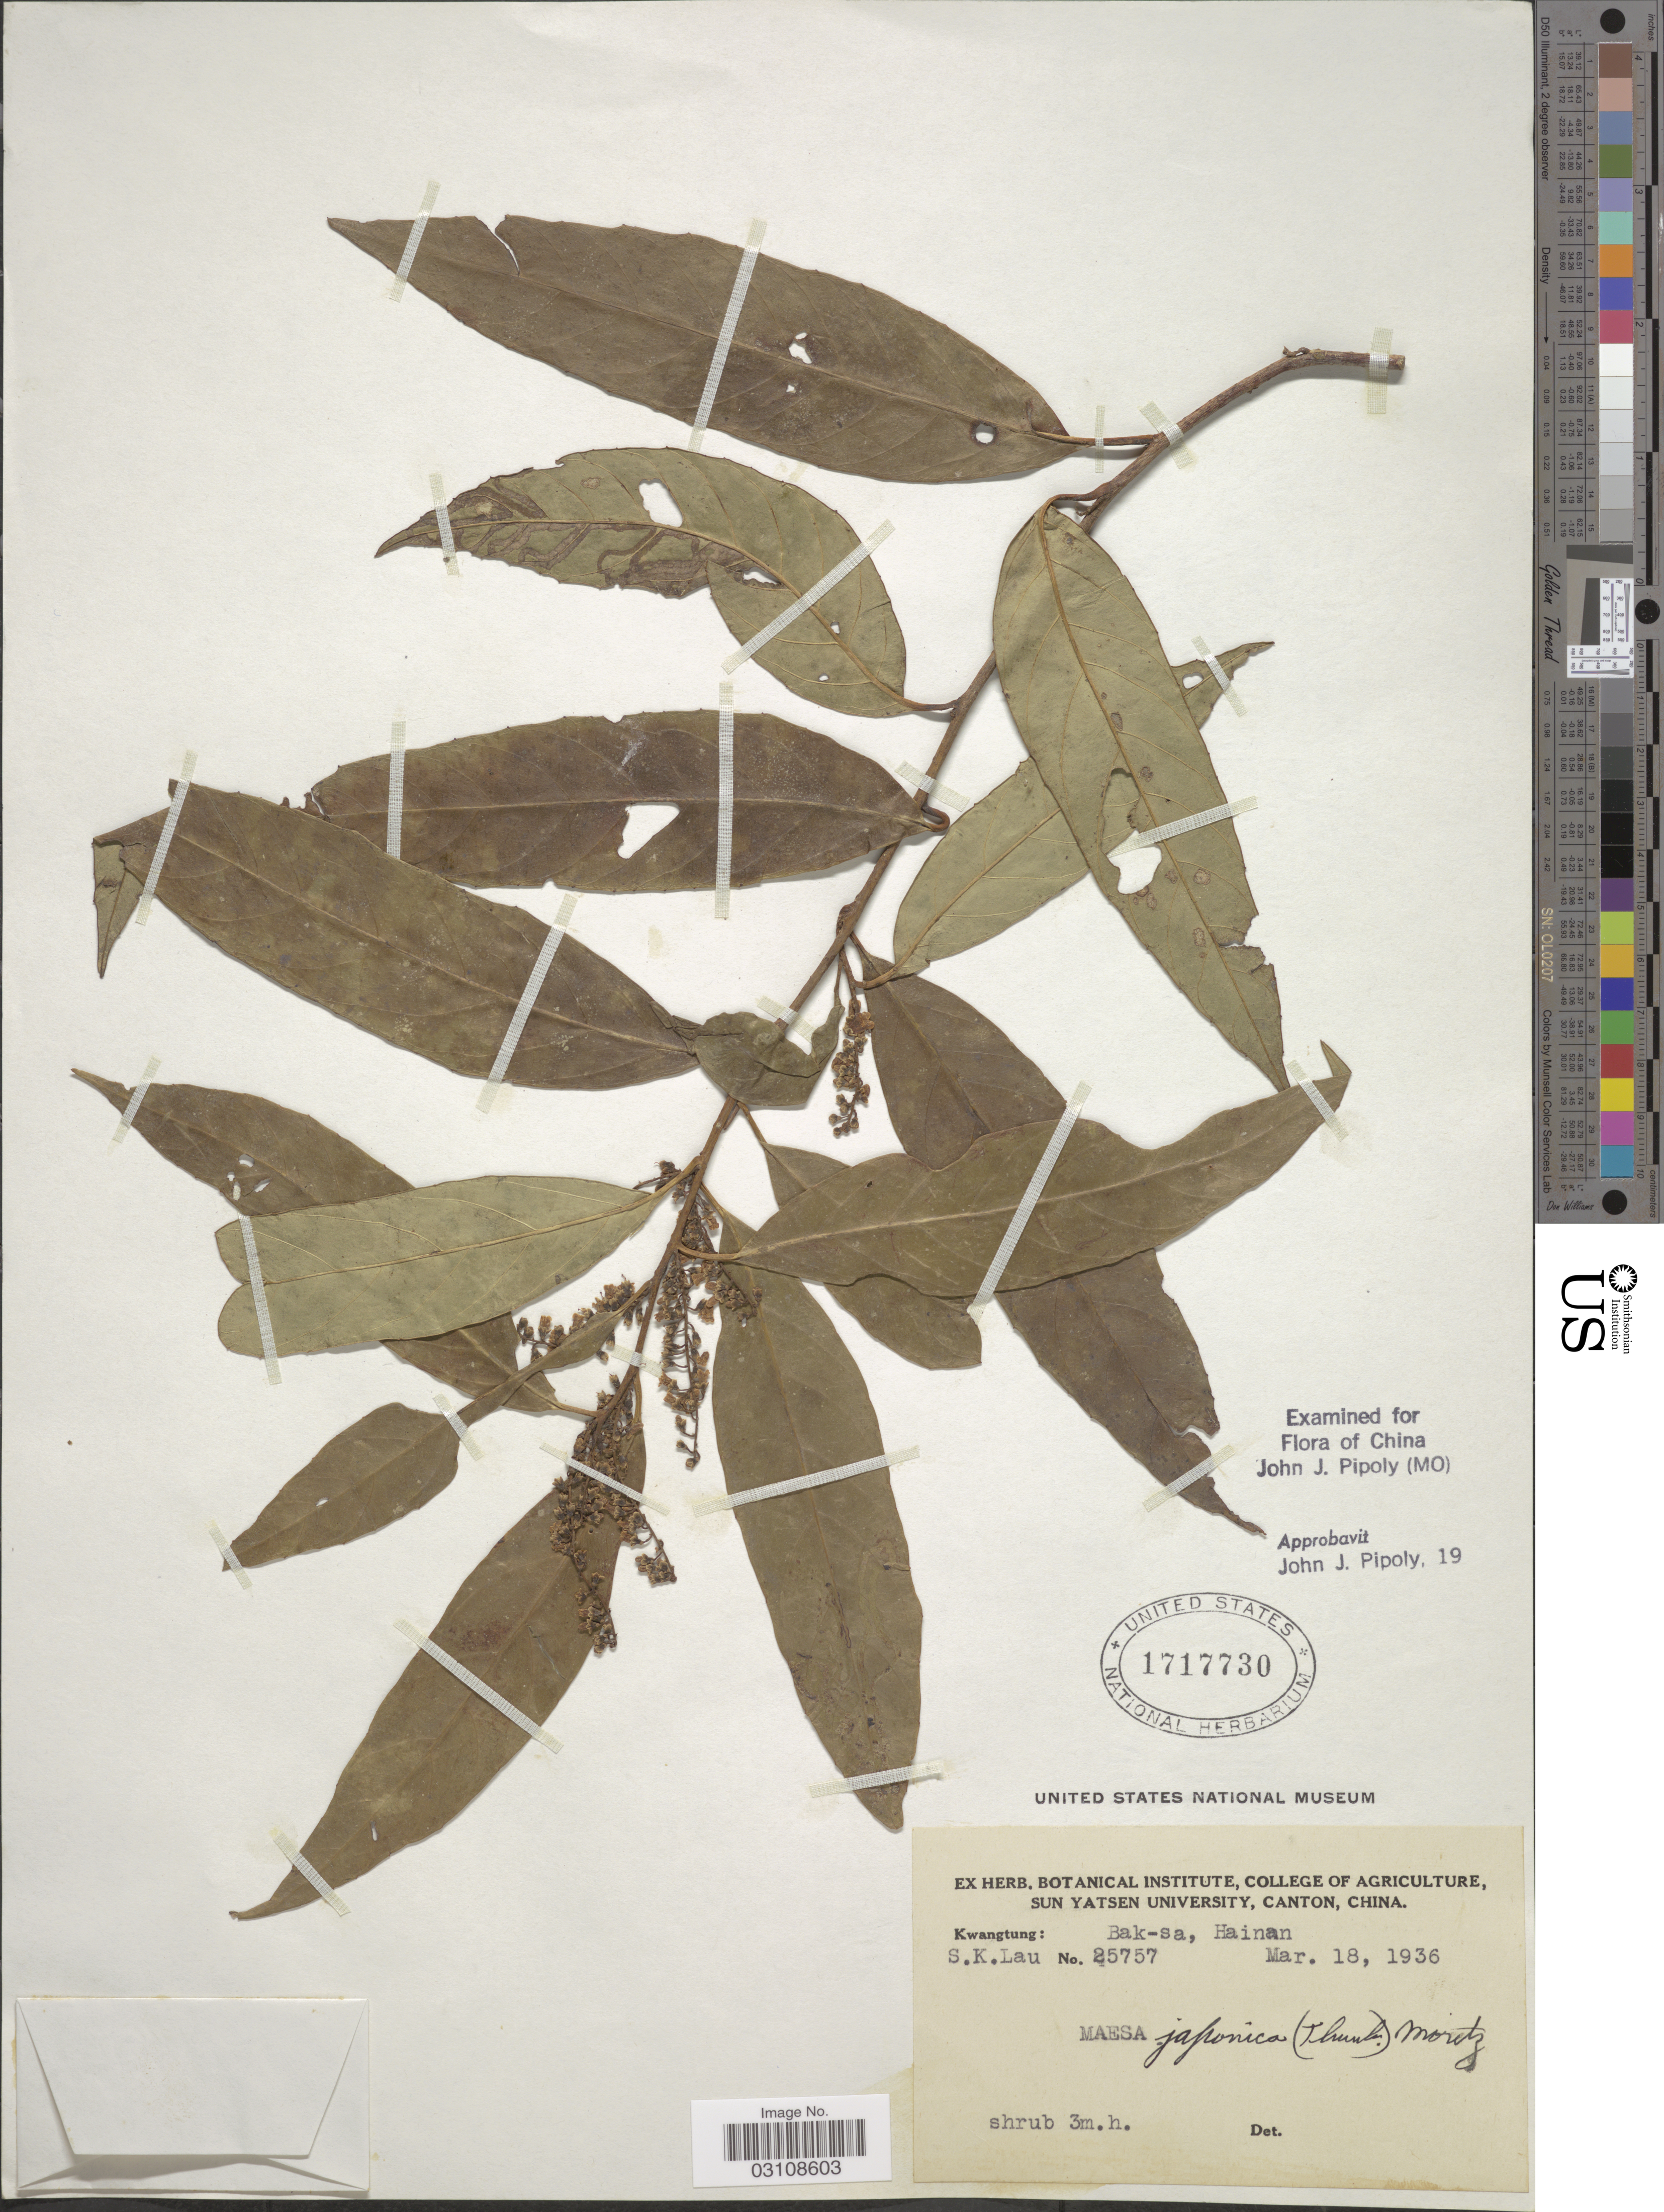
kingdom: Plantae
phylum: Tracheophyta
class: Magnoliopsida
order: Ericales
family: Primulaceae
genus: Maesa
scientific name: Maesa japonica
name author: Merr.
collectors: S. K. Lau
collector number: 25757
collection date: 1936-03-18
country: China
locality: Kwangtung: Bak-sa, Hainan.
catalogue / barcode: US 1717730